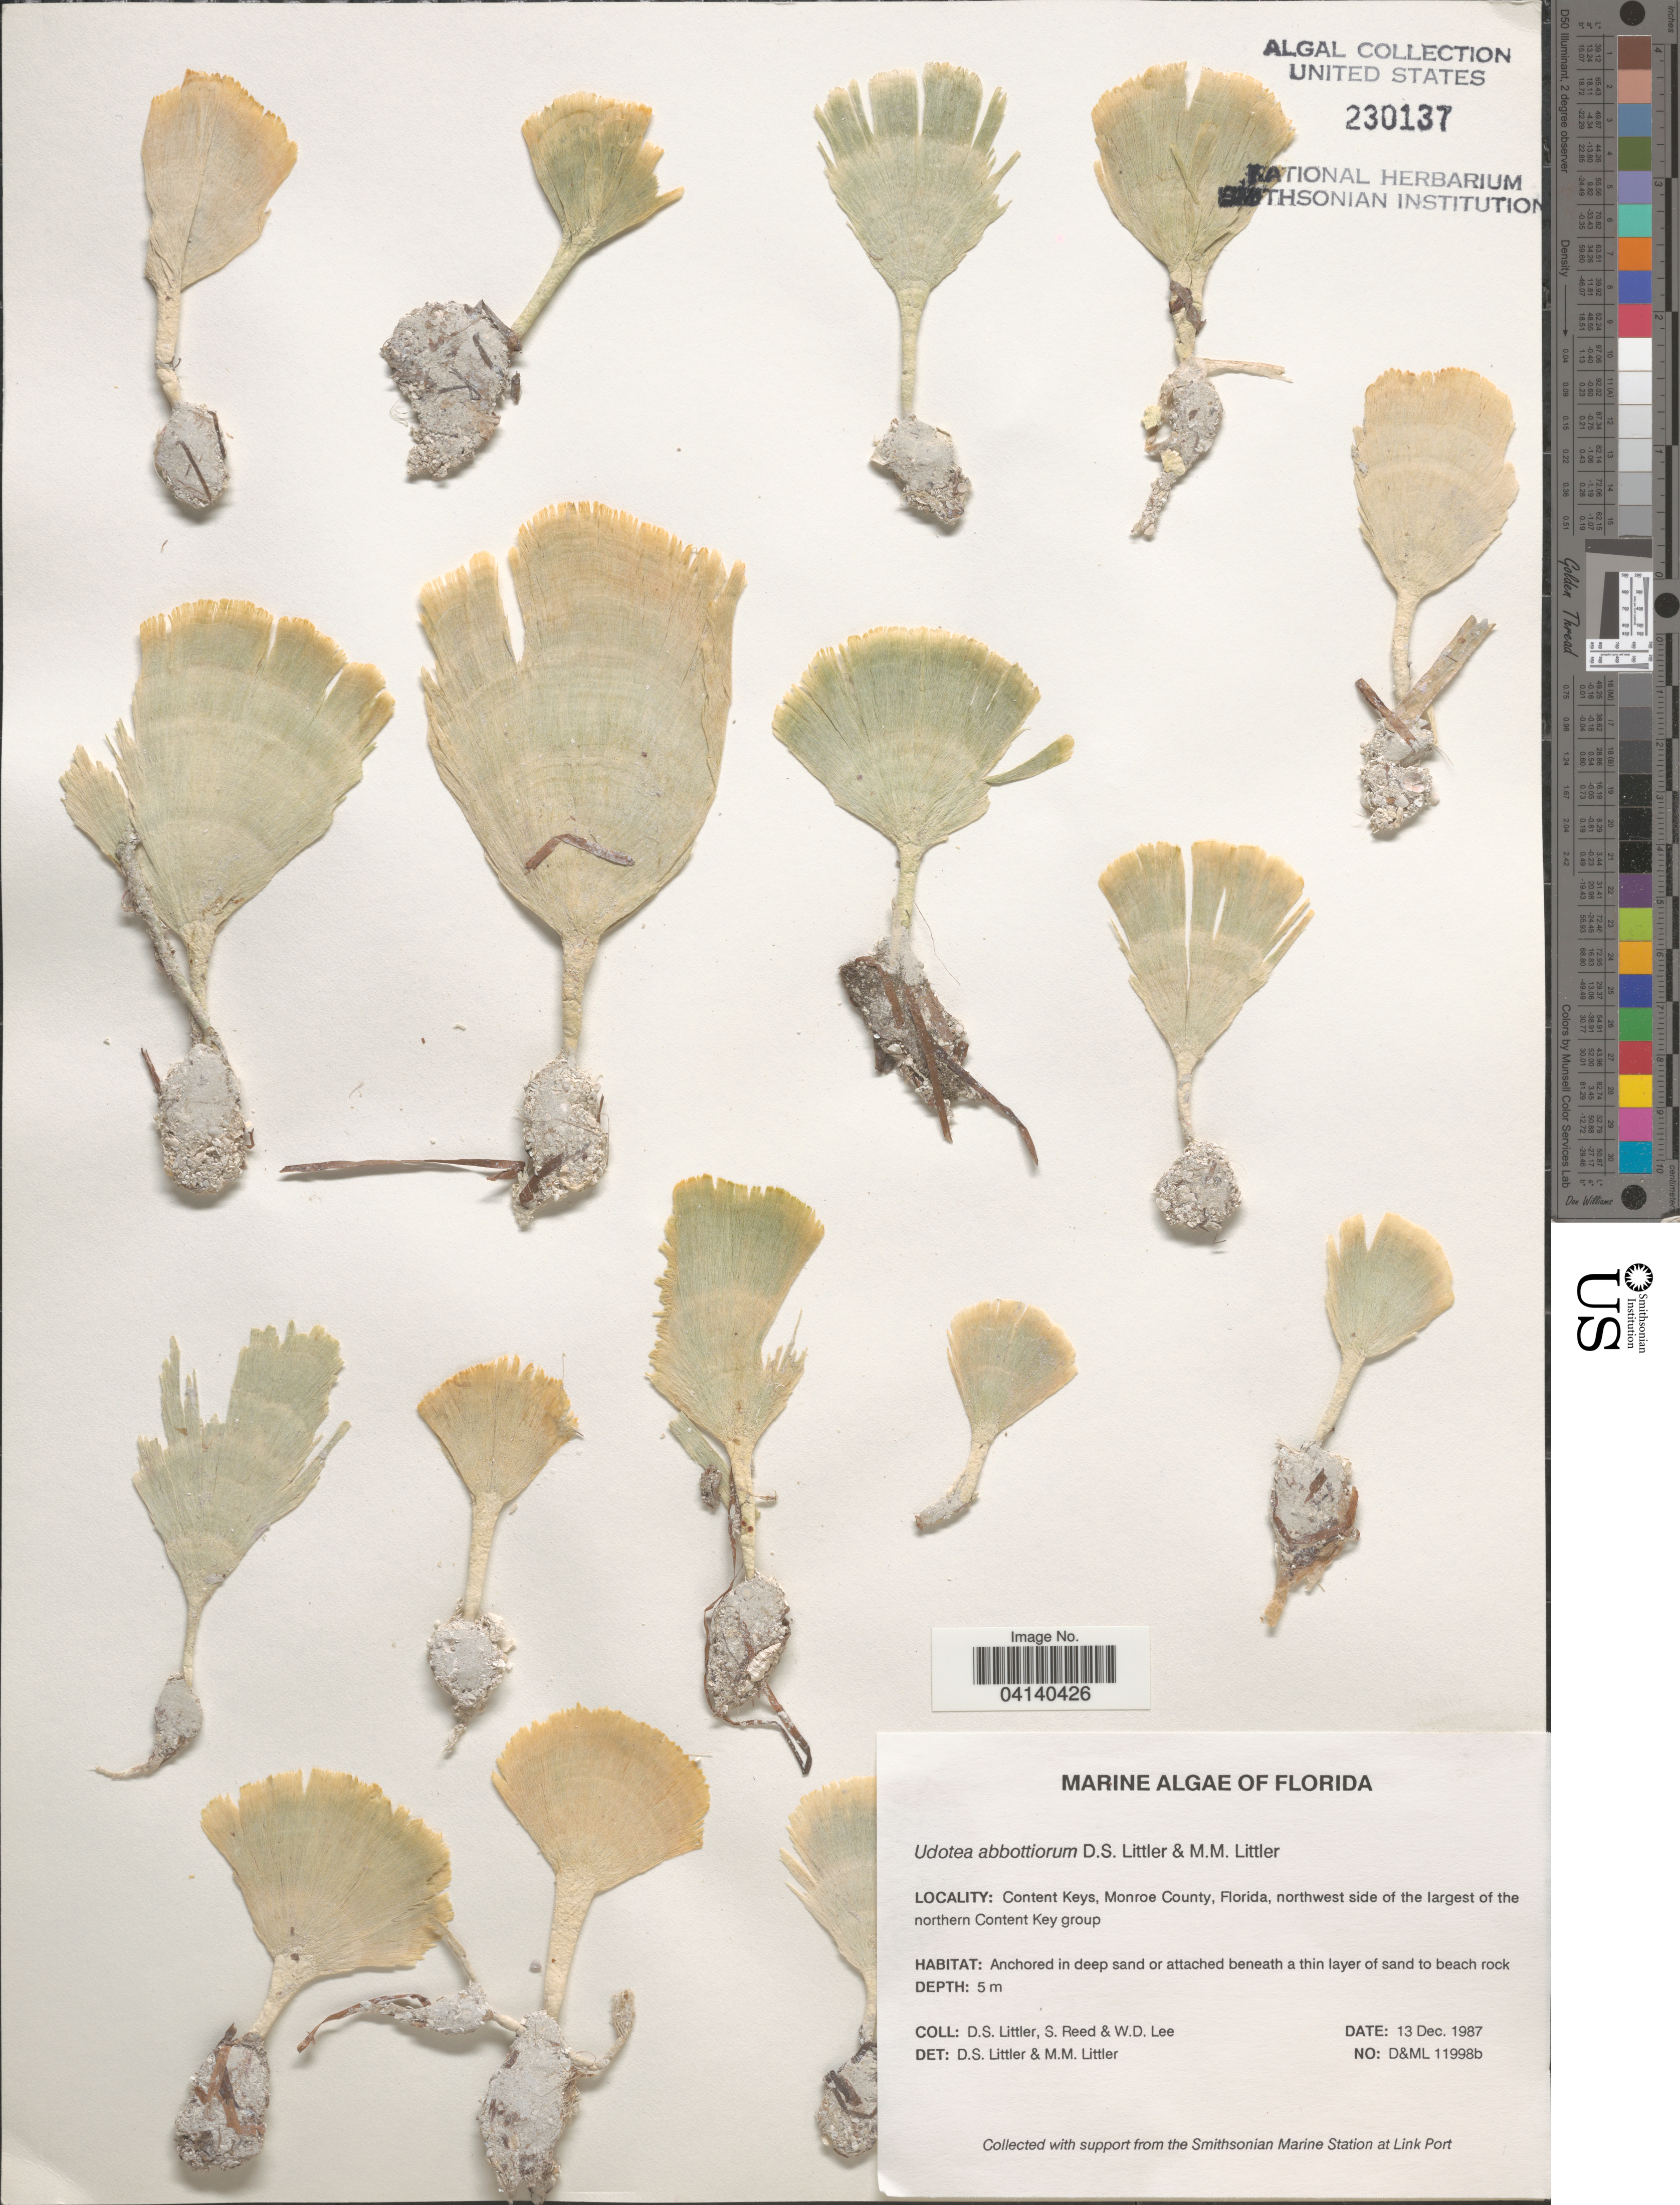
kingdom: Plantae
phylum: Chlorophyta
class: Ulvophyceae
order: Bryopsidales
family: Udoteaceae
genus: Udotea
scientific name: Udotea abbottiorum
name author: D.S. Littler & Littler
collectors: D. S. Littler, S. Reed & W. Lee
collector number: D&ML11998b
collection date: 1987-12-13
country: United States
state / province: Florida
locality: Content Keys, Monroe County, northwest side of the largest of the northern Content Key group.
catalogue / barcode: US 230137